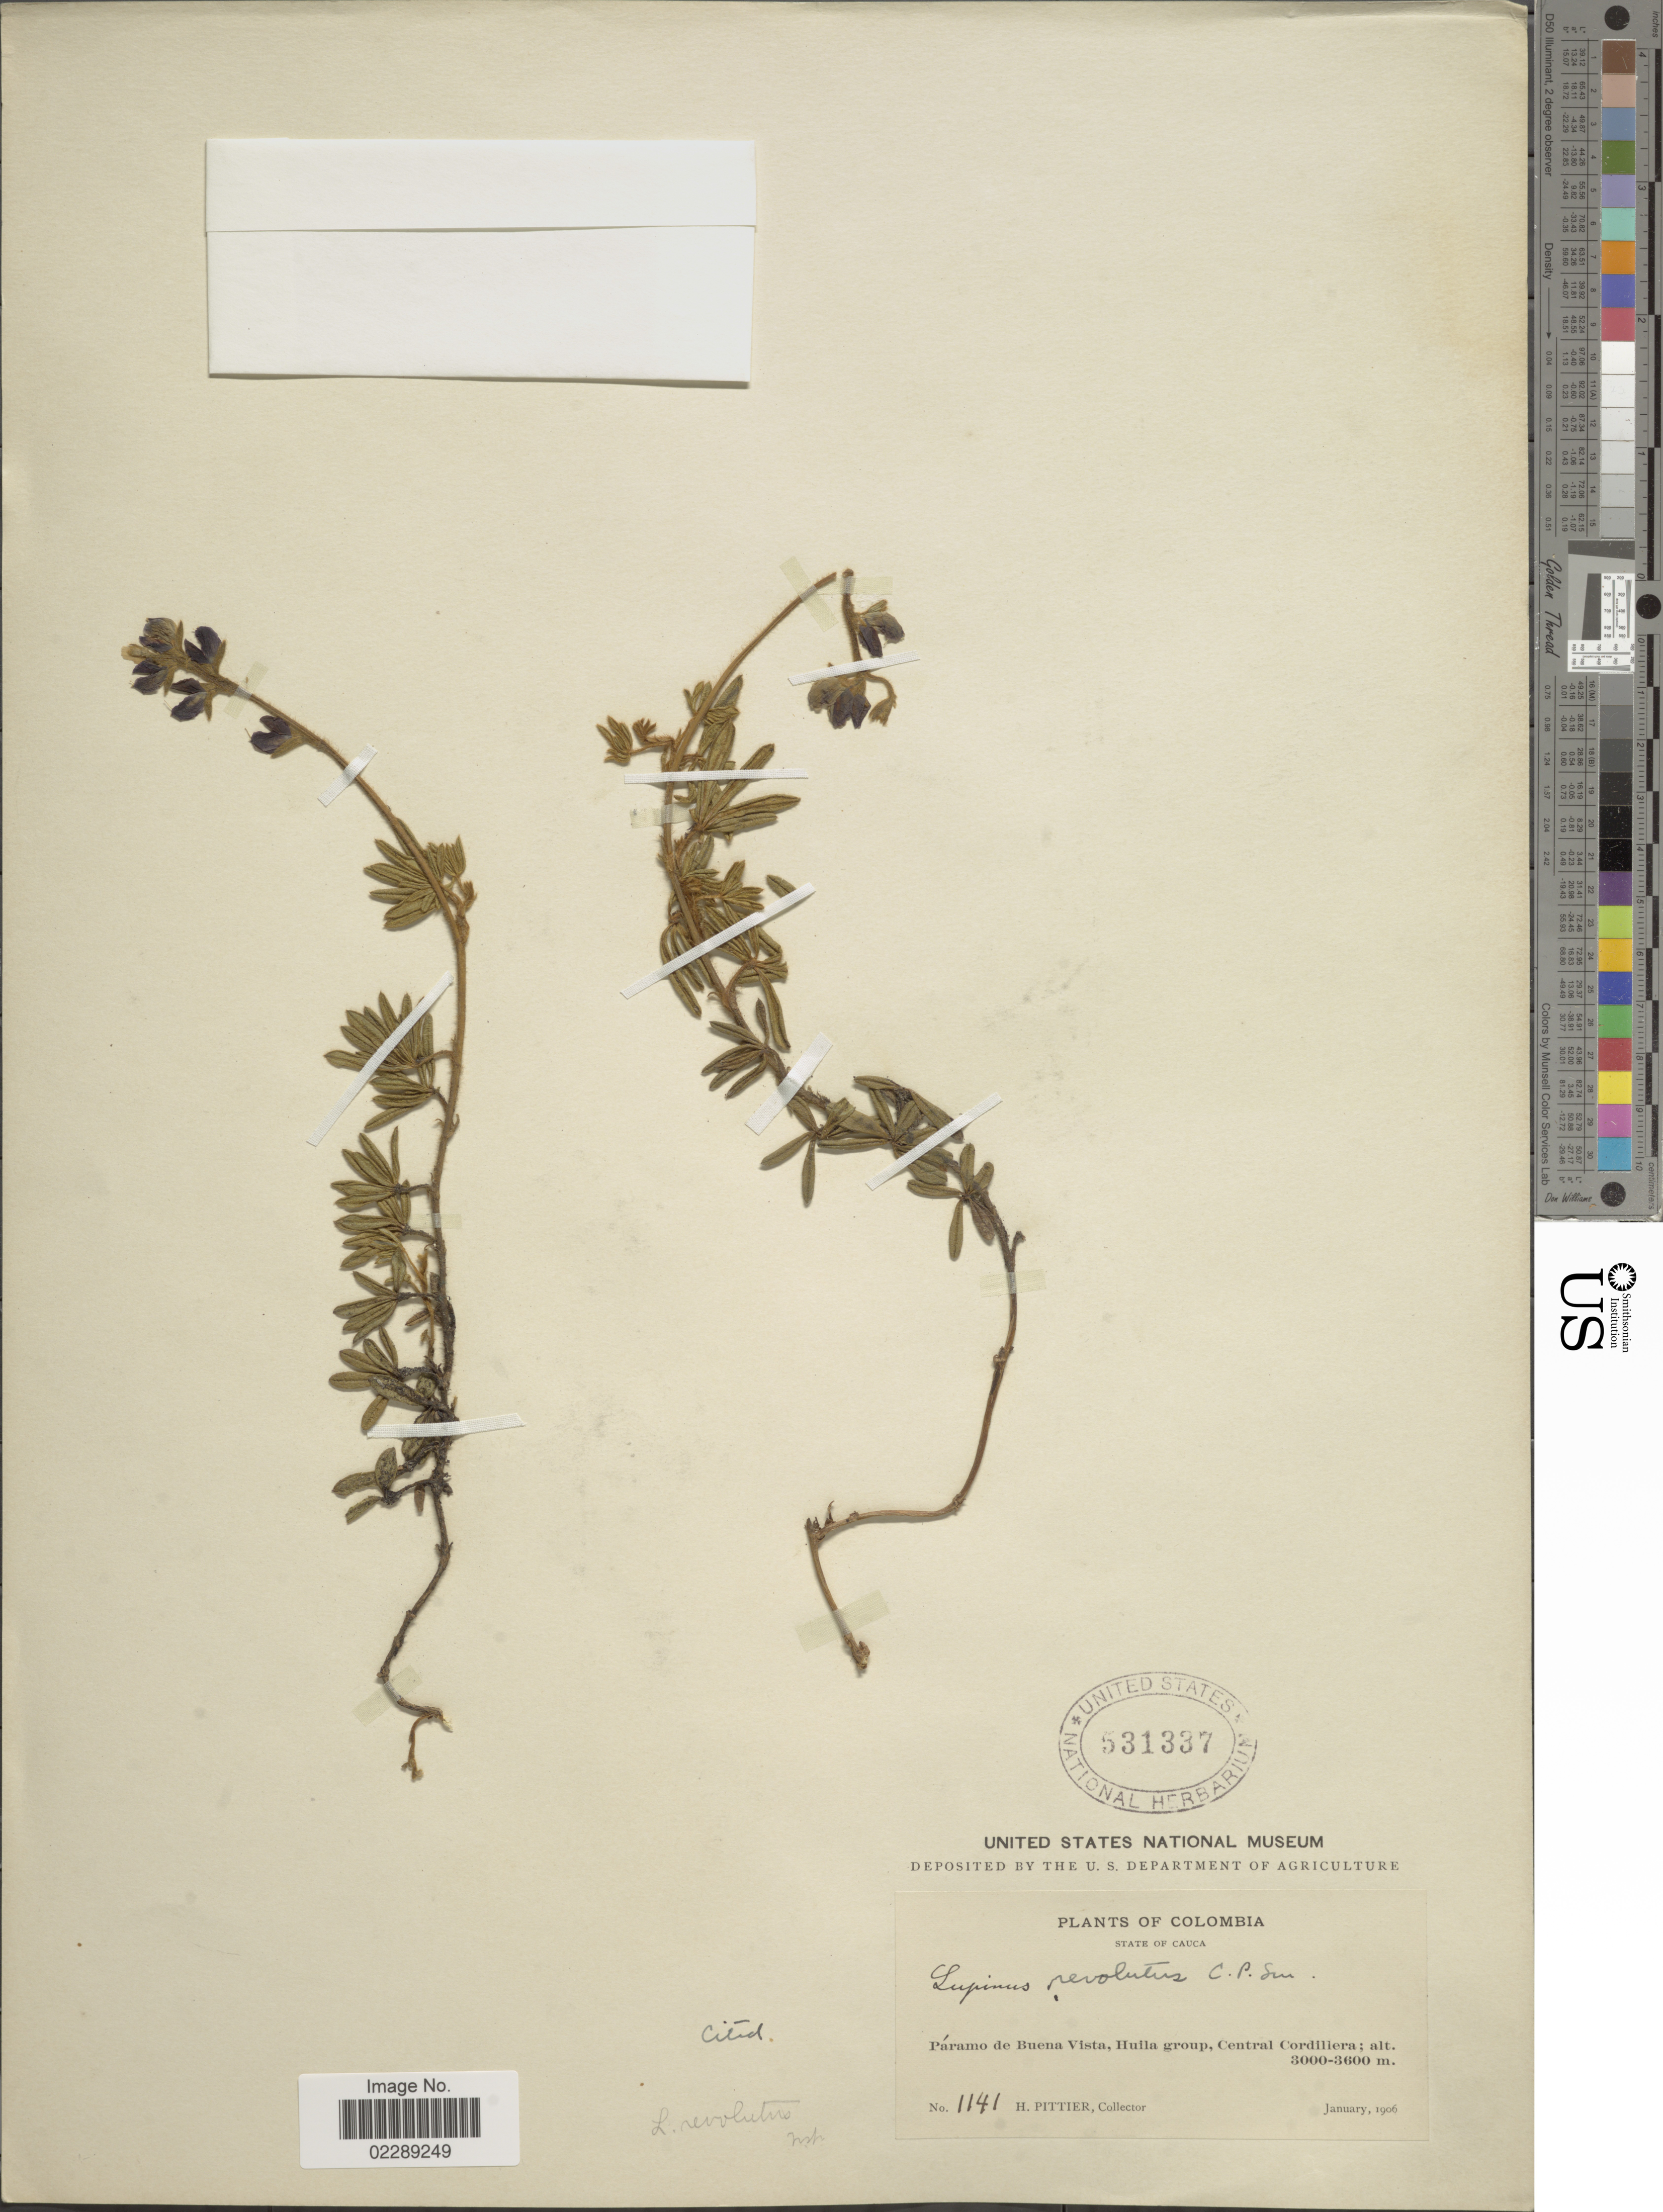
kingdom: Plantae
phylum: Tracheophyta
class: Magnoliopsida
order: Fabales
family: Fabaceae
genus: Lupinus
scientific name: Lupinus revolutus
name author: C.P. Sm.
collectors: H. F. Pittier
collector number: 1141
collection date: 1906-01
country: Colombia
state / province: Cauca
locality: State of Cauca. Páramo de Buena Vista, Huila group, Central Cordillera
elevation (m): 3000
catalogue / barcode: US 531337